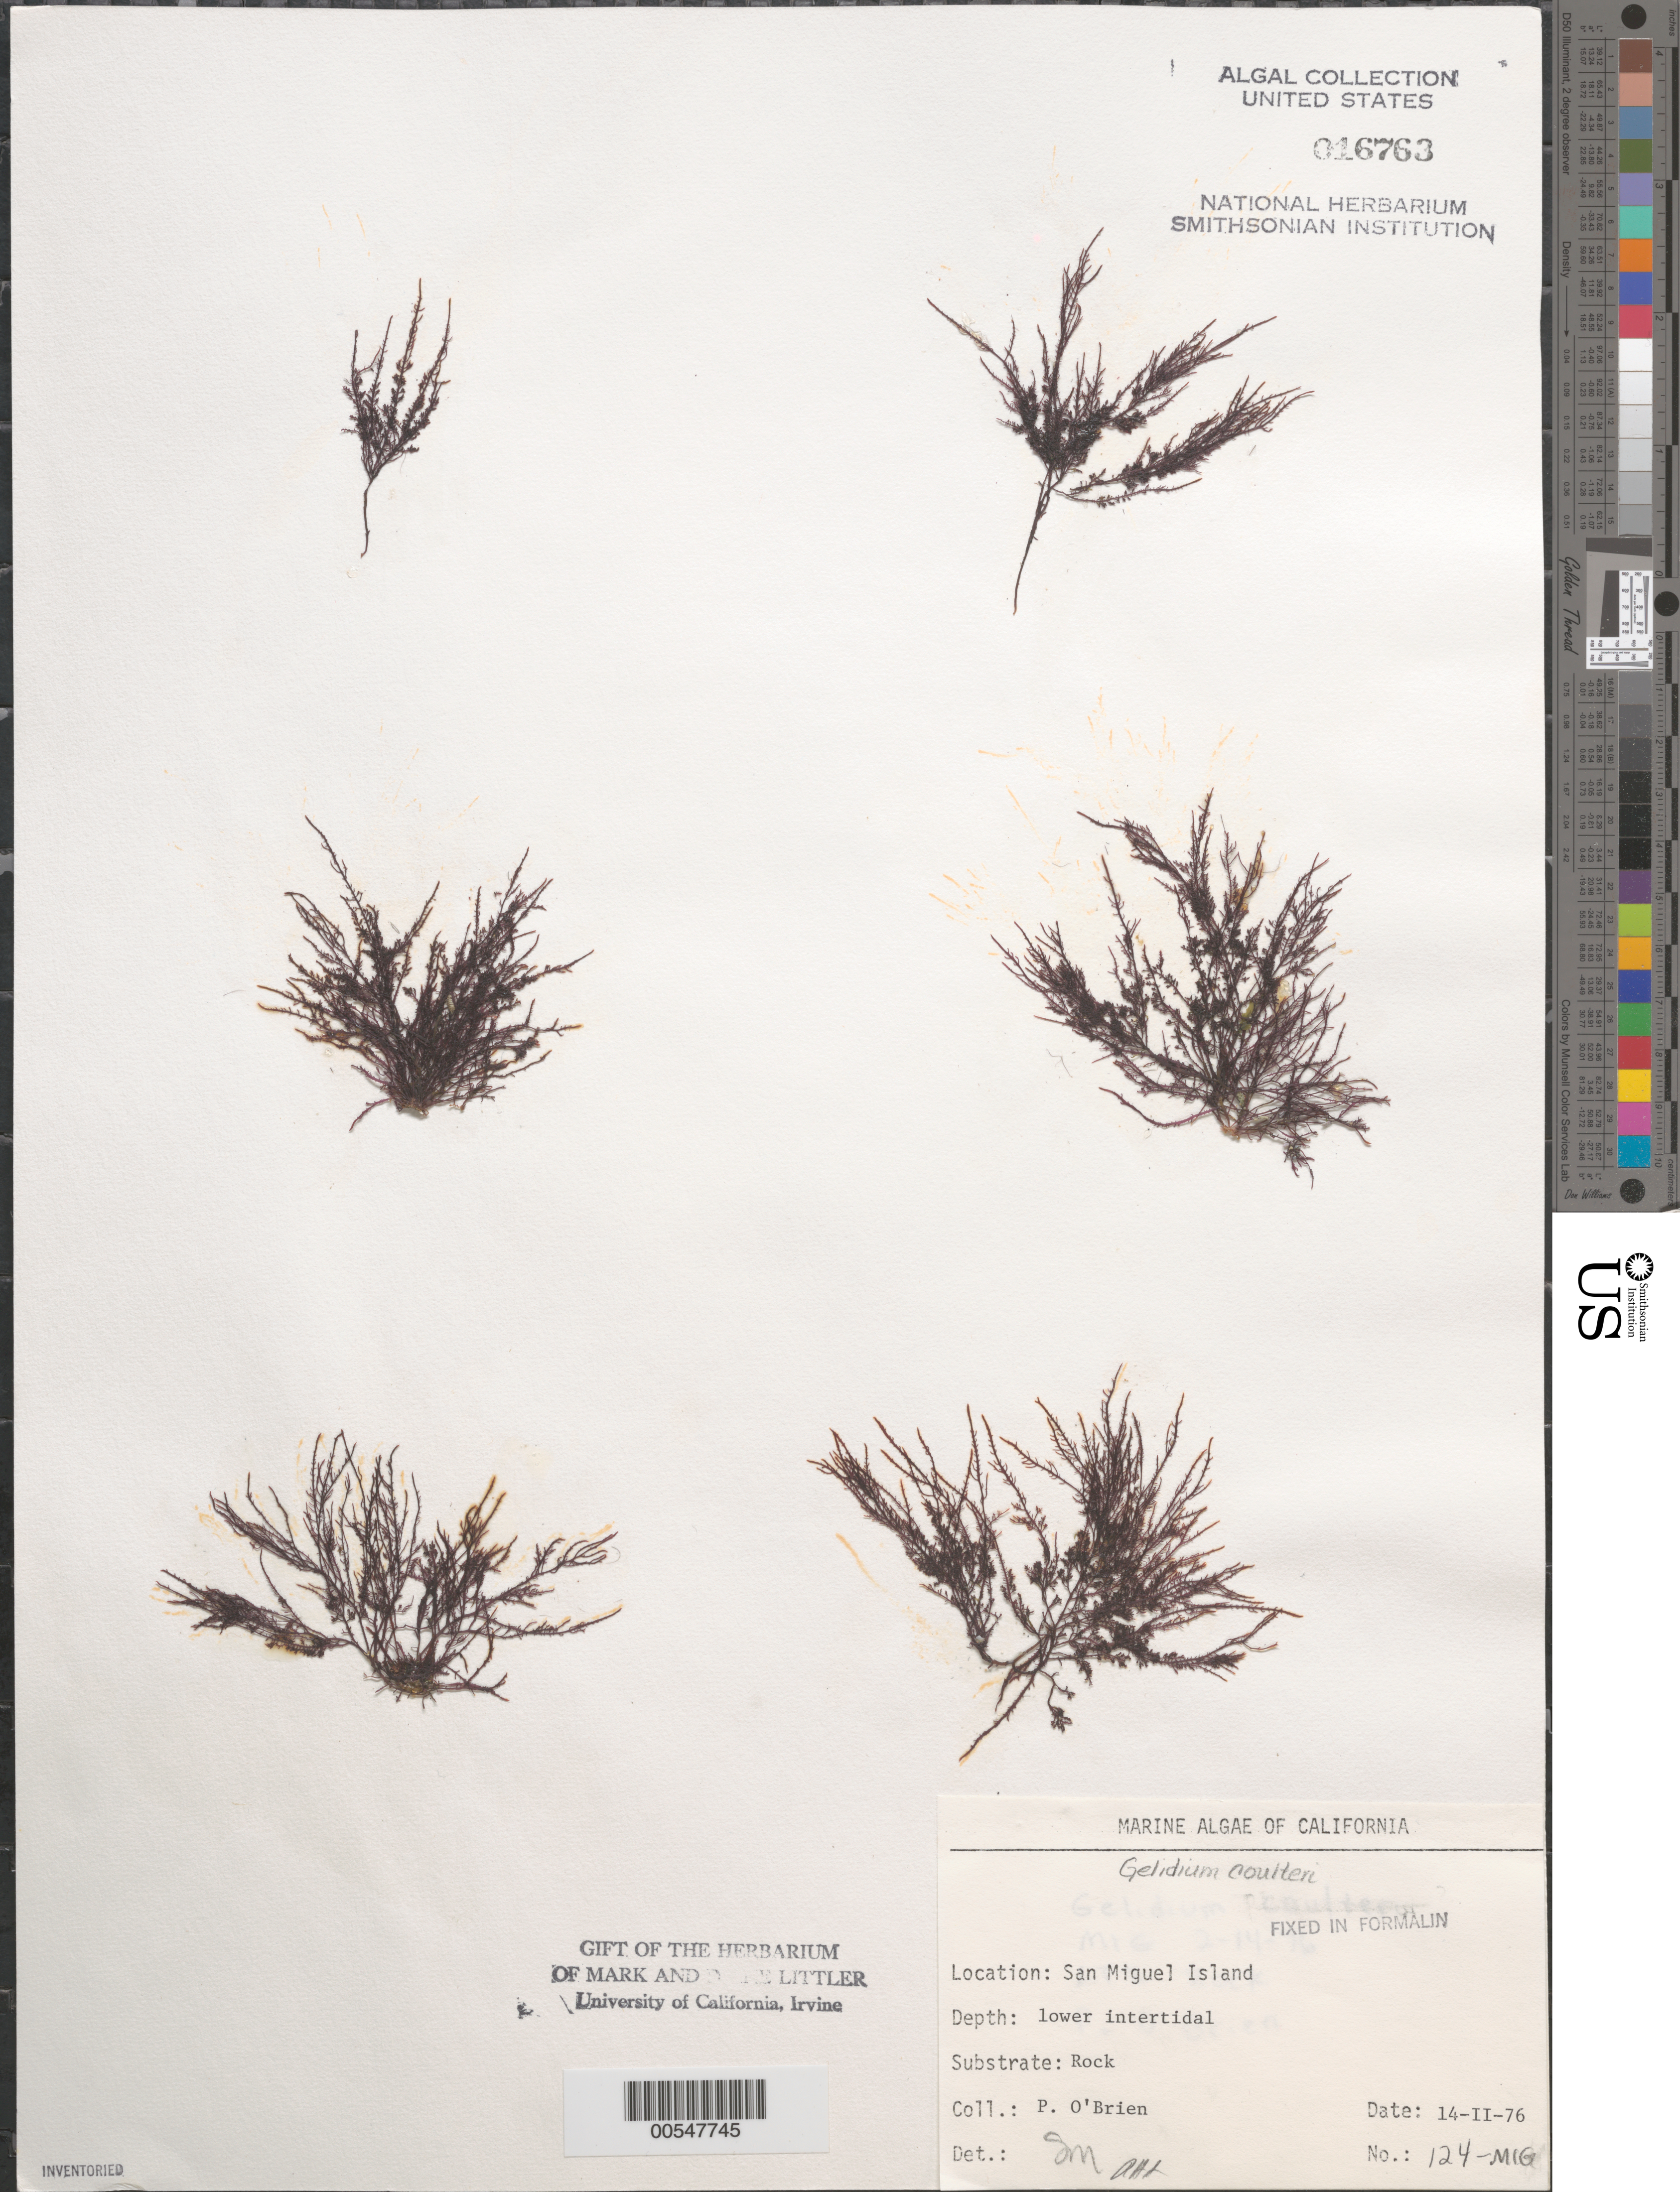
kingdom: Plantae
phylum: Rhodophyta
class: Florideophyceae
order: Gelidiales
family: Gelidiaceae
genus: Gelidium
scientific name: Gelidium coulteri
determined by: Murray, S. N.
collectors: P. O'Brien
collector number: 124-mig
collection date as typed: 14 Feb 1976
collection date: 1976-02-14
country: United States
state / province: California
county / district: Santa Barbara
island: San Miguel Island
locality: Cuyler Harbor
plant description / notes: BLM-SOCALBIGHT Rocky Intertidal Survey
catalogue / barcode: US 16763